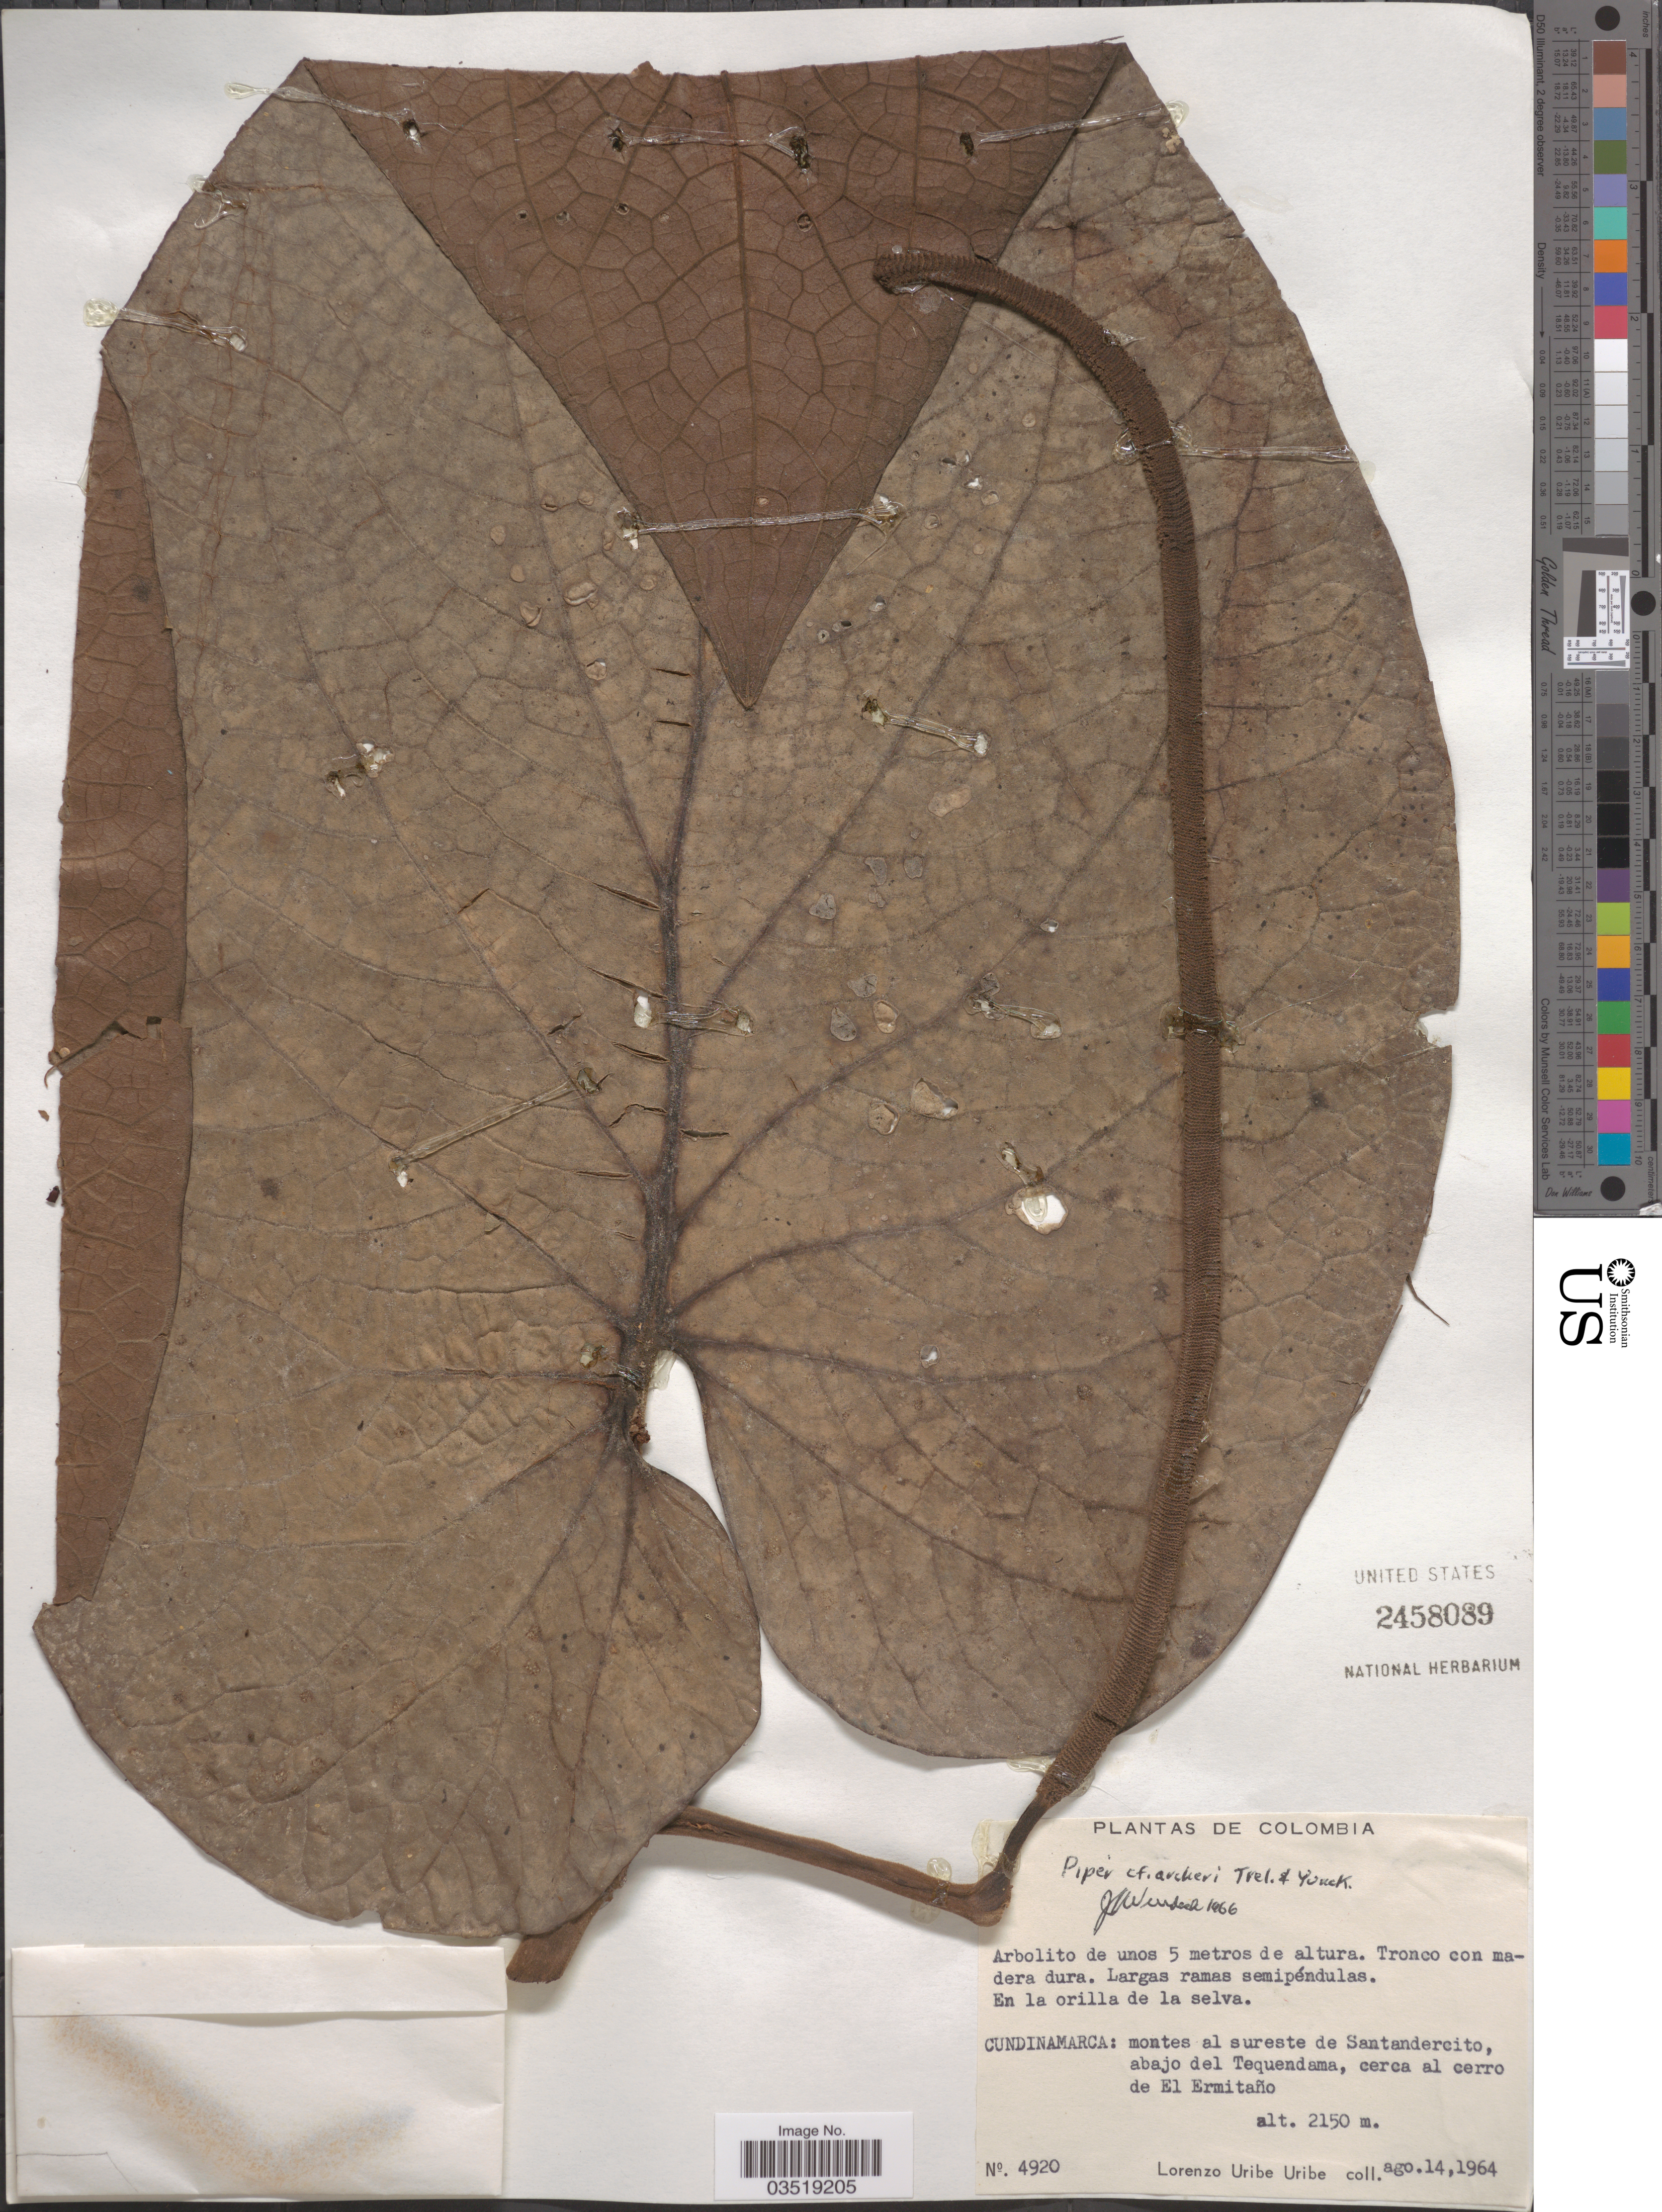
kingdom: Plantae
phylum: Tracheophyta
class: Magnoliopsida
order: Piperales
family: Piperaceae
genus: Piper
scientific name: Piper archeri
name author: Trel. & Yunck.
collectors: L. Uribe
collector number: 4920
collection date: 1964-08-14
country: Colombia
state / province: Cundinamarca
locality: Montes al sureste de Santadercito, abajo del Tequendama, cerca al cerro de Al Ermitaño.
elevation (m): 2150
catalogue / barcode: US 2458089